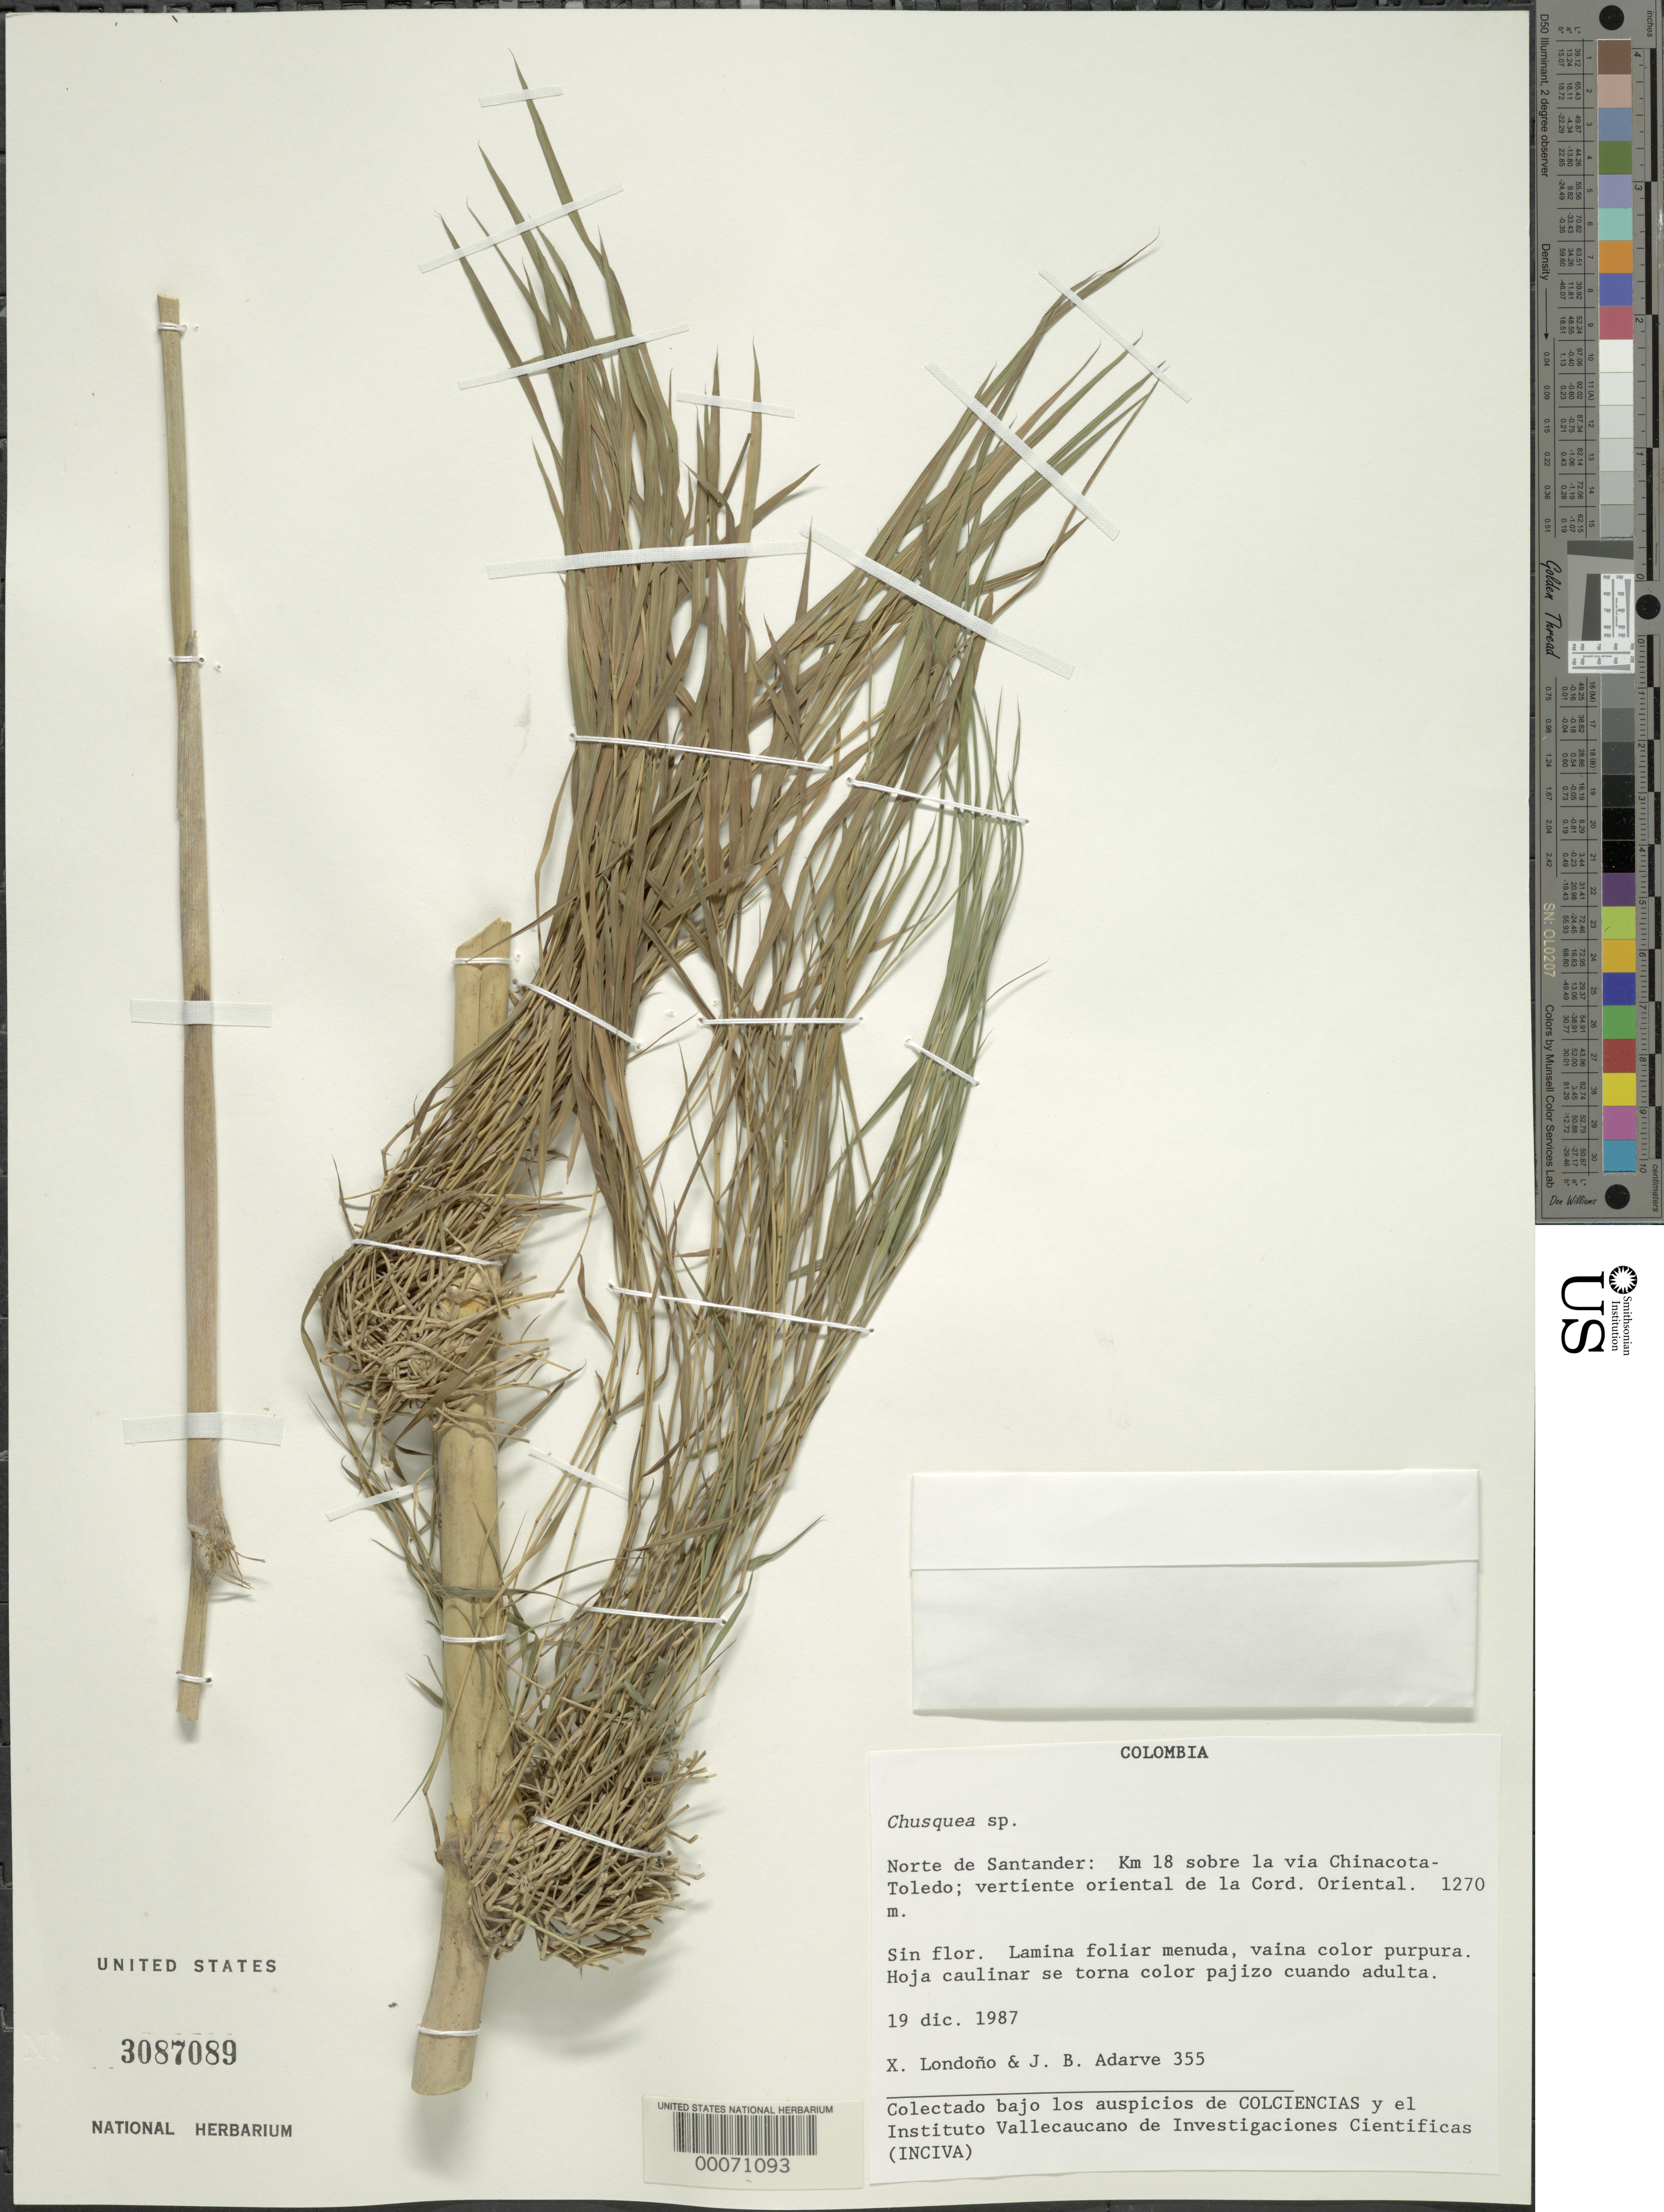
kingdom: Plantae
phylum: Tracheophyta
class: Liliopsida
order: Poales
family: Poaceae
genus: Chusquea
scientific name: Chusquea sp.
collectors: X. Londoño & J. B. Adarve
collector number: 355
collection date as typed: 19 Dec 1987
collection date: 1987-12-19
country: Colombia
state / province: Norte de Santander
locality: Km 18 Sobre la via China Cota-Toledo, E slope of La Cord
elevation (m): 1270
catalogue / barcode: US 3087089